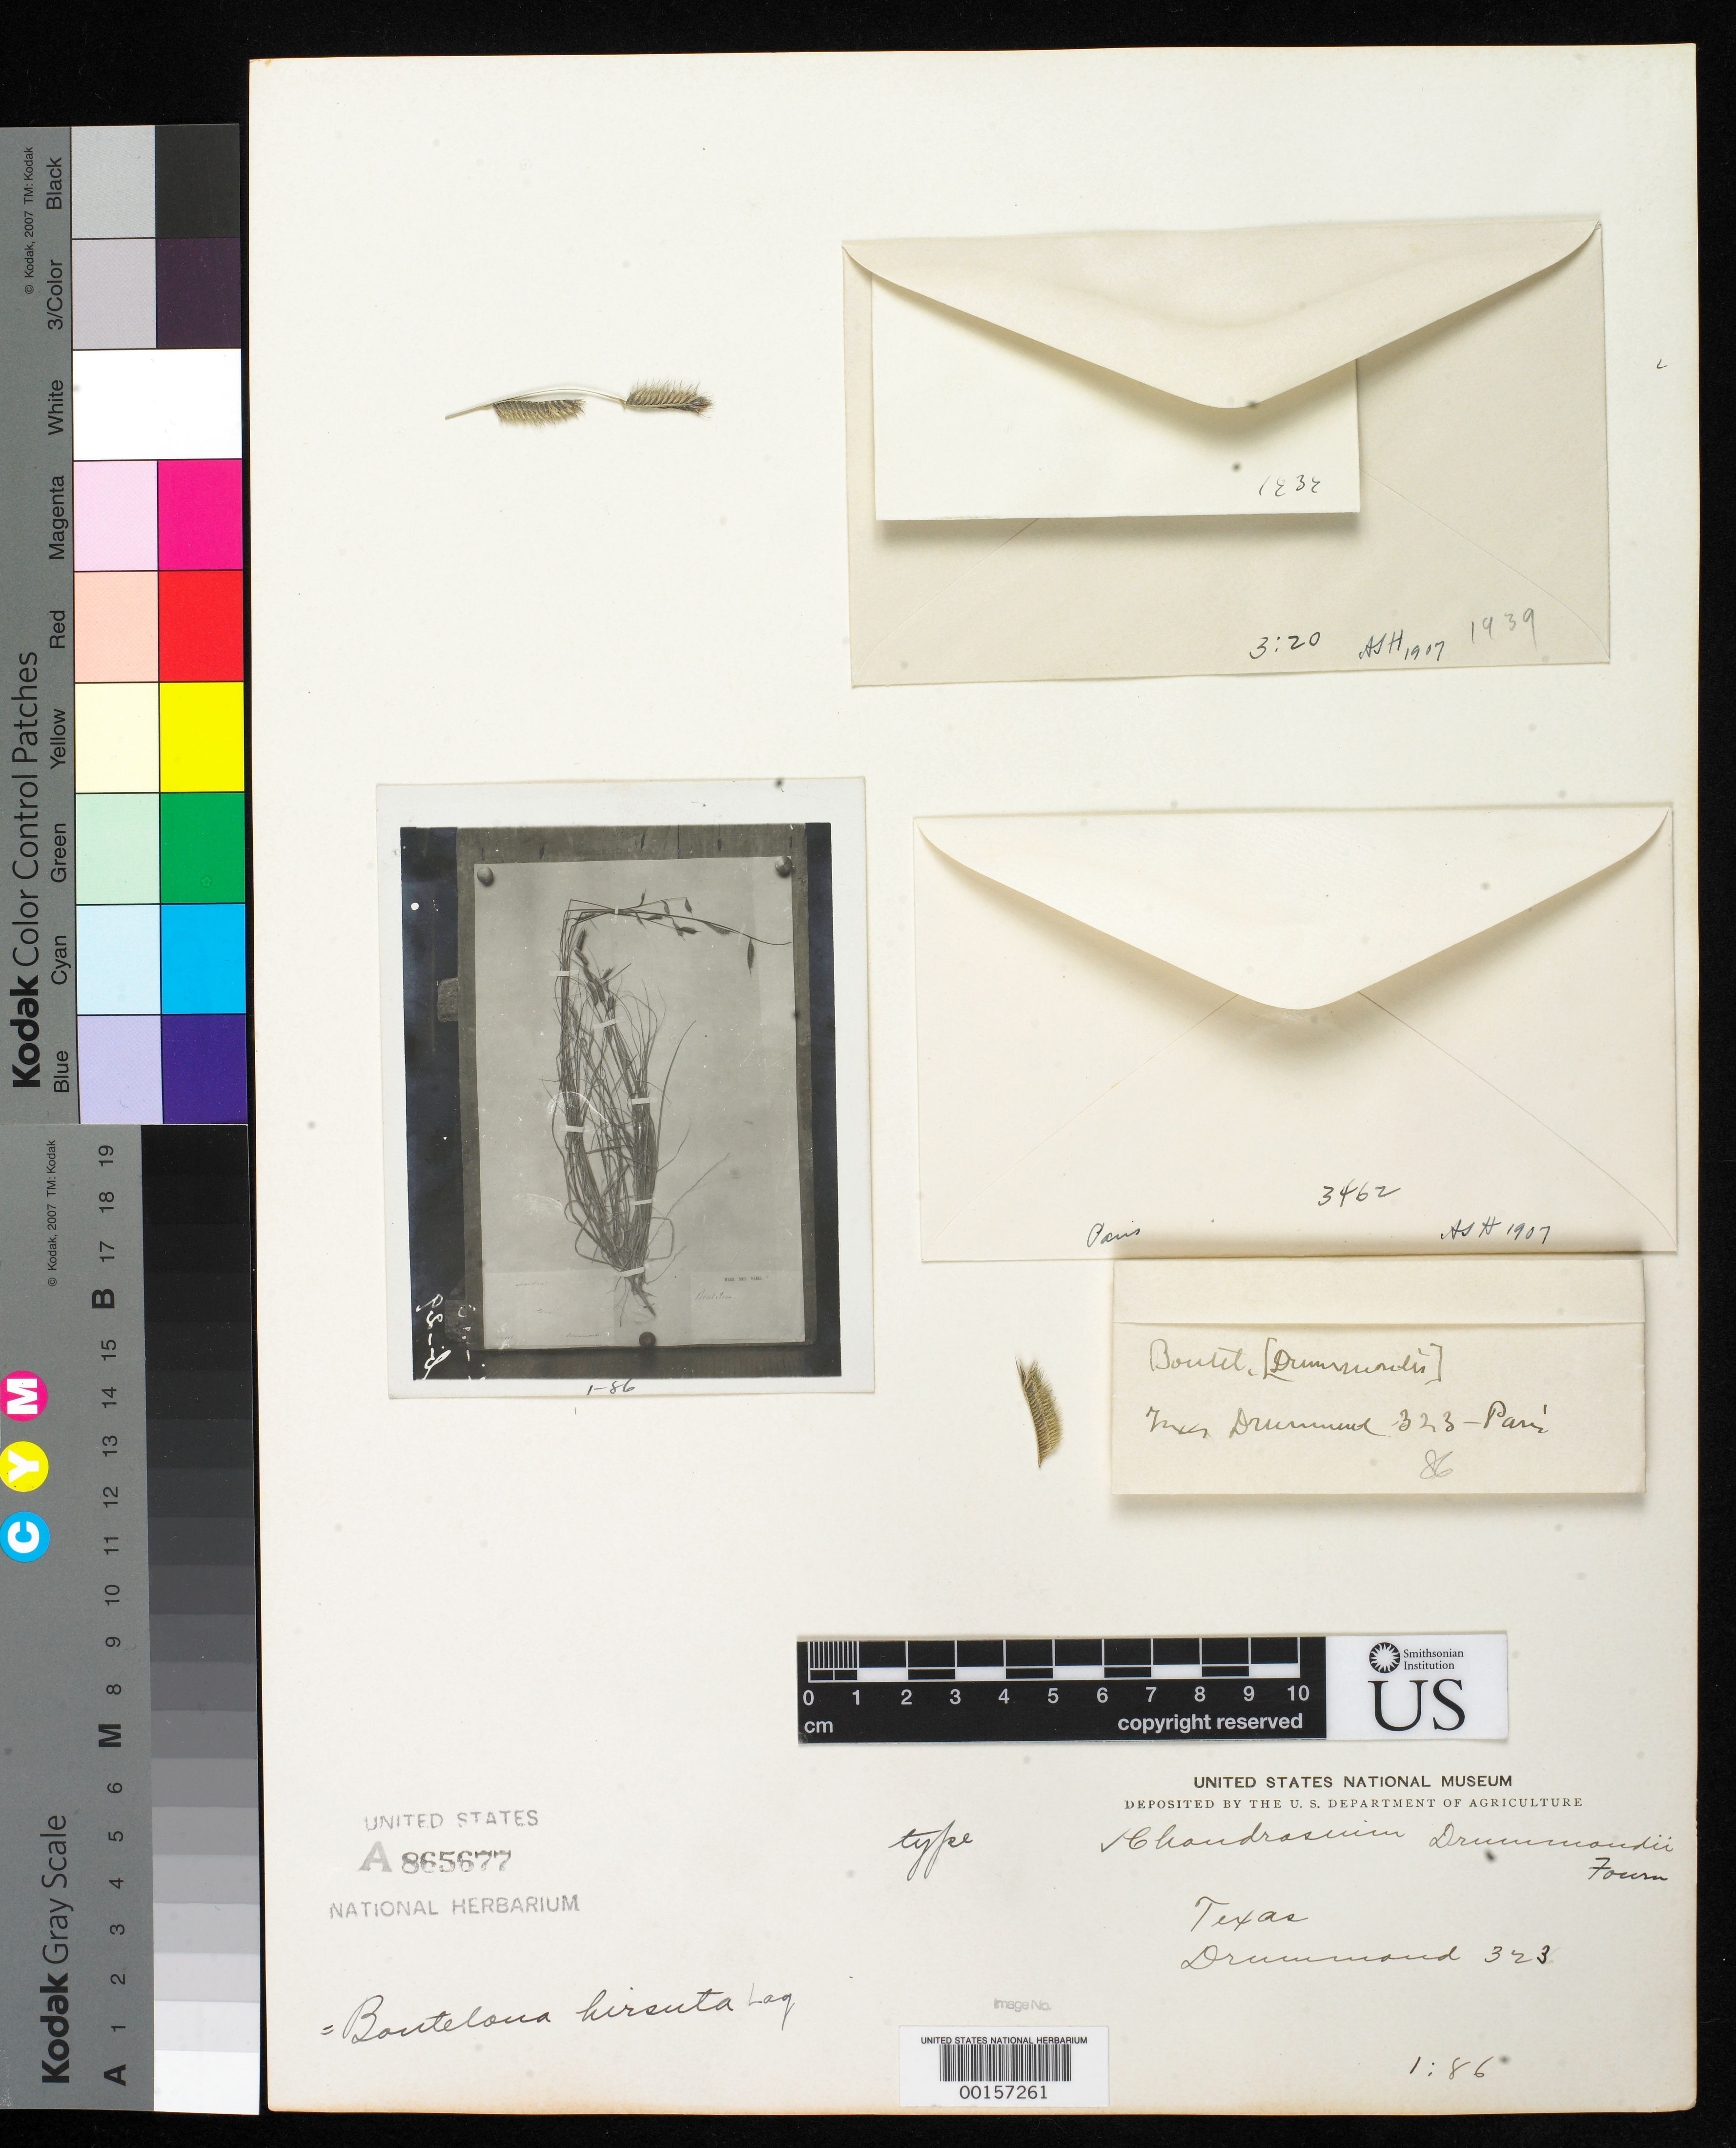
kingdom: Plantae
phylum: Tracheophyta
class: Liliopsida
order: Poales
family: Poaceae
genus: Chondrosum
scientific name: Chondrosum drummondii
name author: E. Fourn.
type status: Type Fragment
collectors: -. Drummond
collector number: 323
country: United States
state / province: Texas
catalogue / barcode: US 865677A